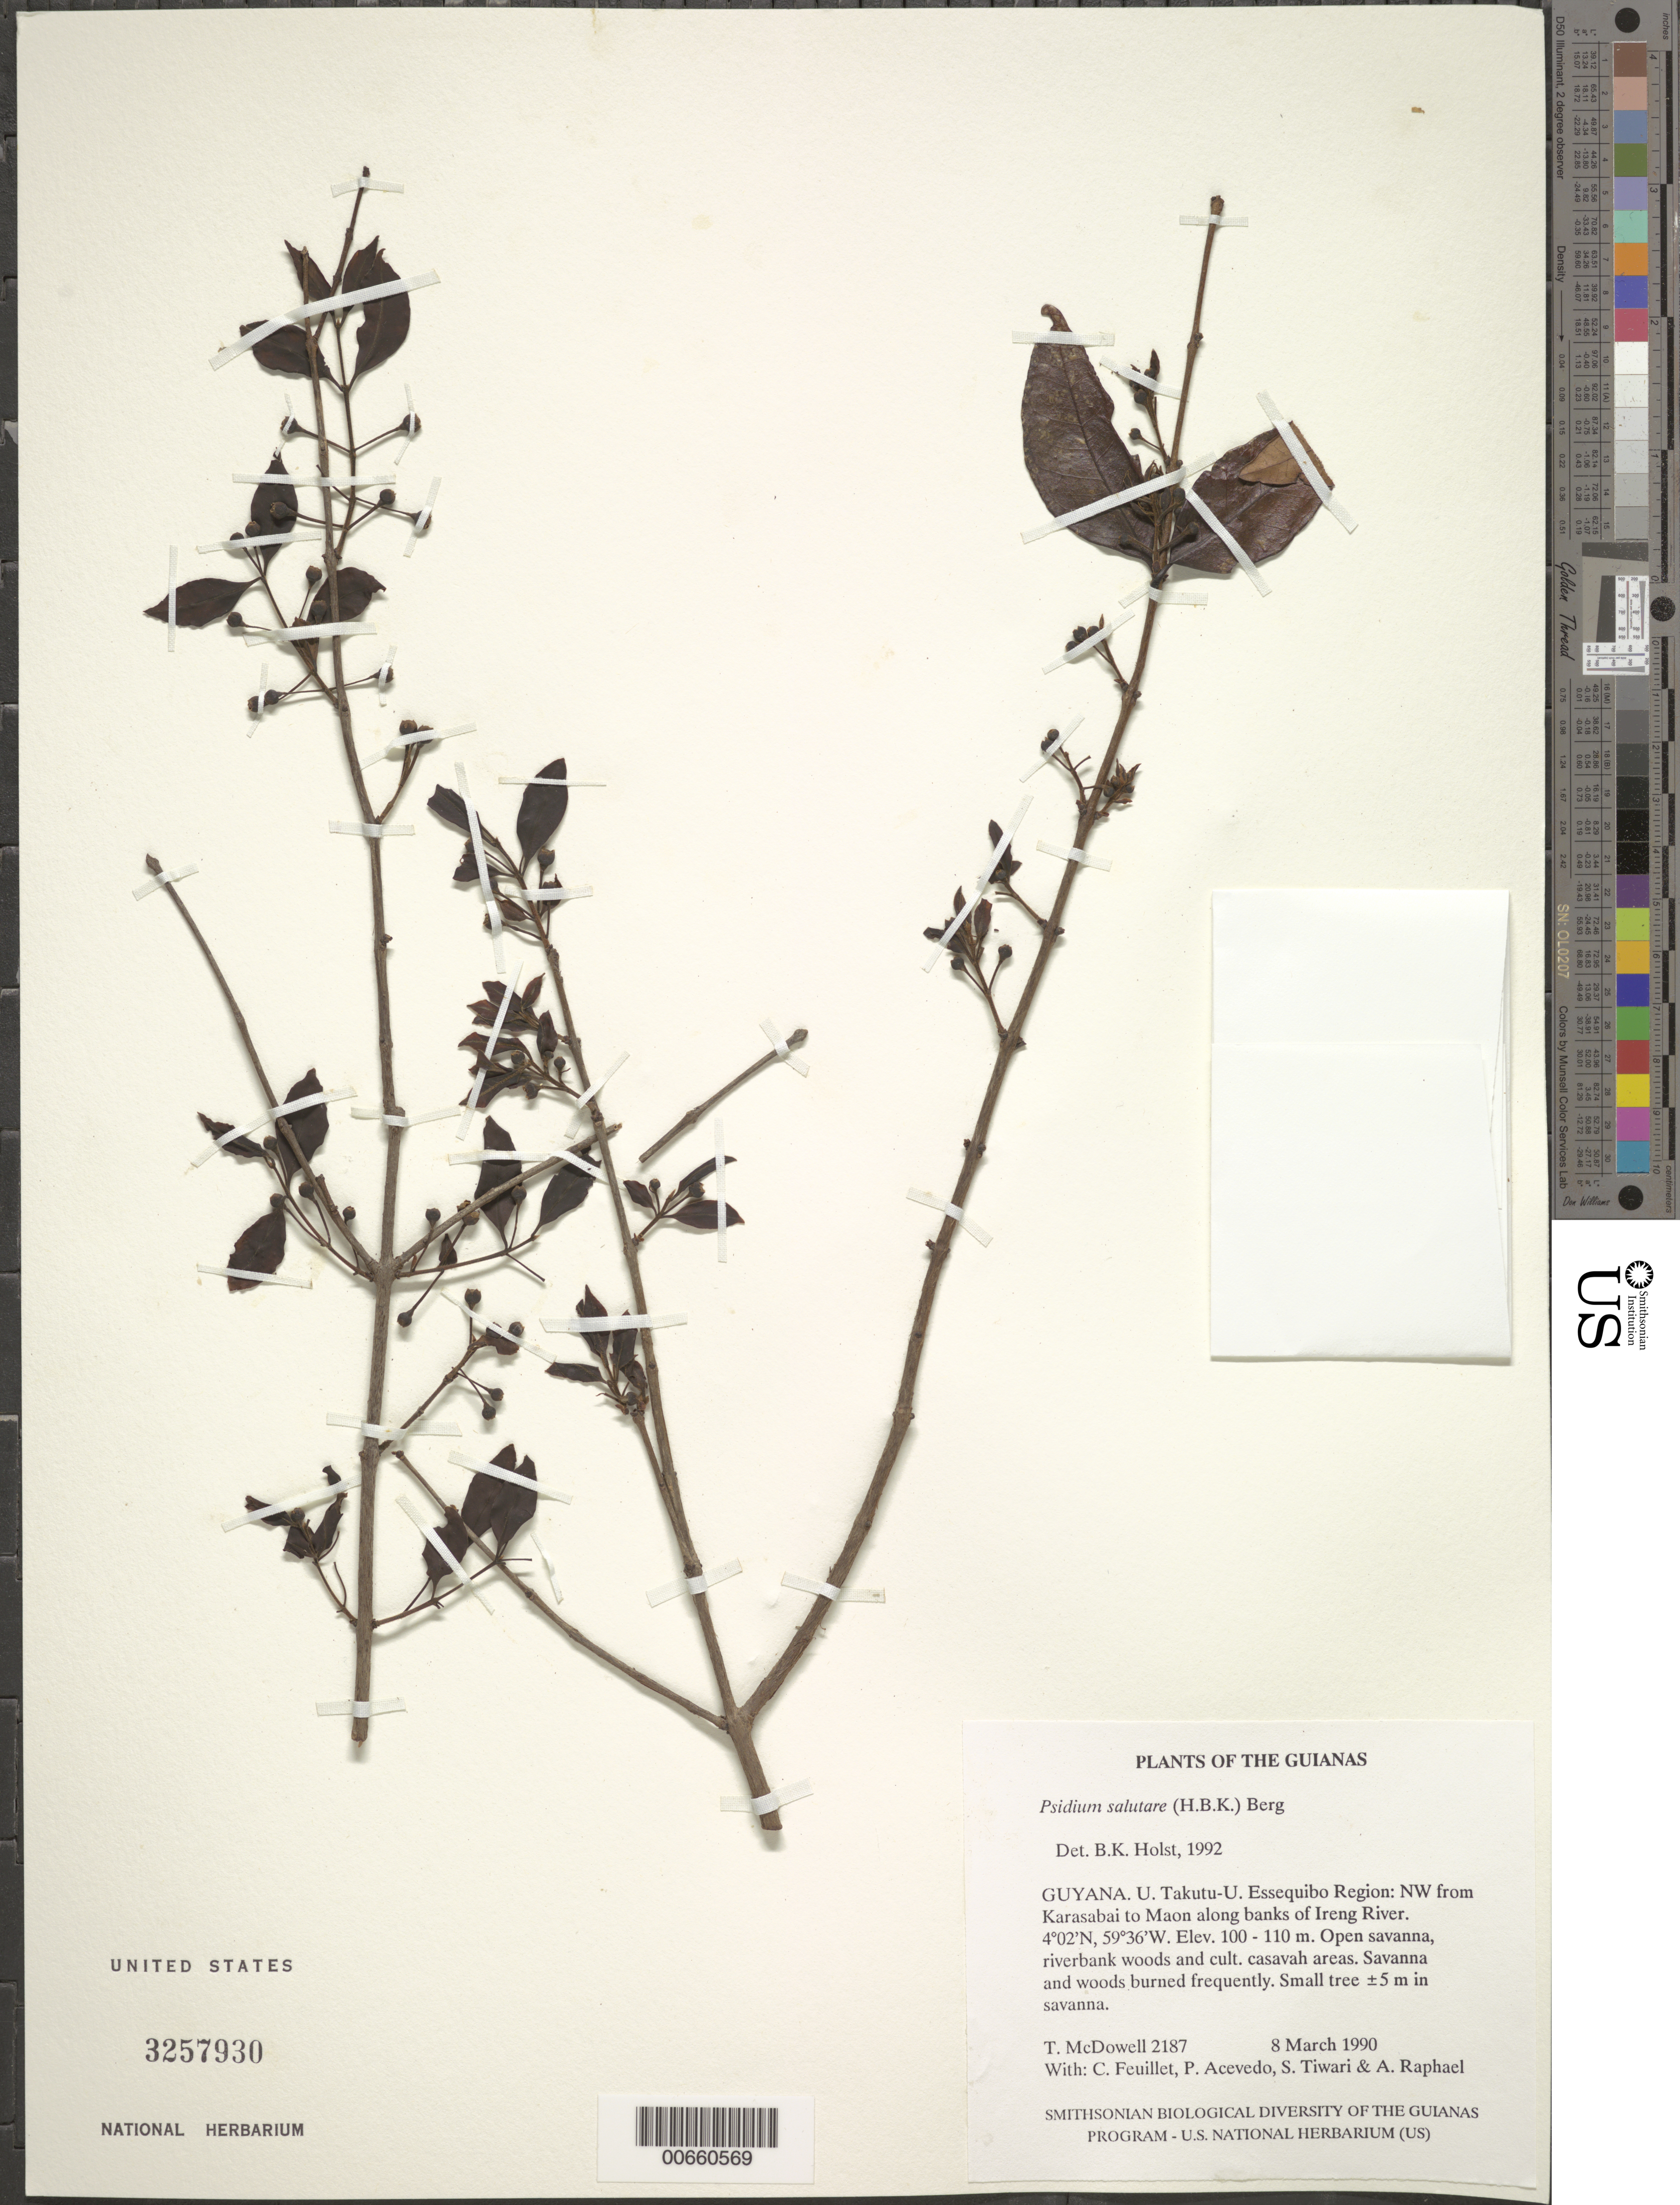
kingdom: Plantae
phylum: Tracheophyta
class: Magnoliopsida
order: Myrtales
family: Myrtaceae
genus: Psidium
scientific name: Psidium salutare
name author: (Kunth) O. Berg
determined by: Holst, Bruce K.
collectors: T. McDowell, C. Feuillet, P. Acevedo-Rodr., S. Tiwari & A. Raphael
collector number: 2187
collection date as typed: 8 March 1990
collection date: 1990-03-08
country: Guyana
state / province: U. Takutu-U. Essequibo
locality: NW from Karasabai to Maon along banks of Ireng River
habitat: Open savanna, riverbank woods and cultivated cassava areas. Savanna and woods burned frequently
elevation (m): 100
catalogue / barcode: US 3257930